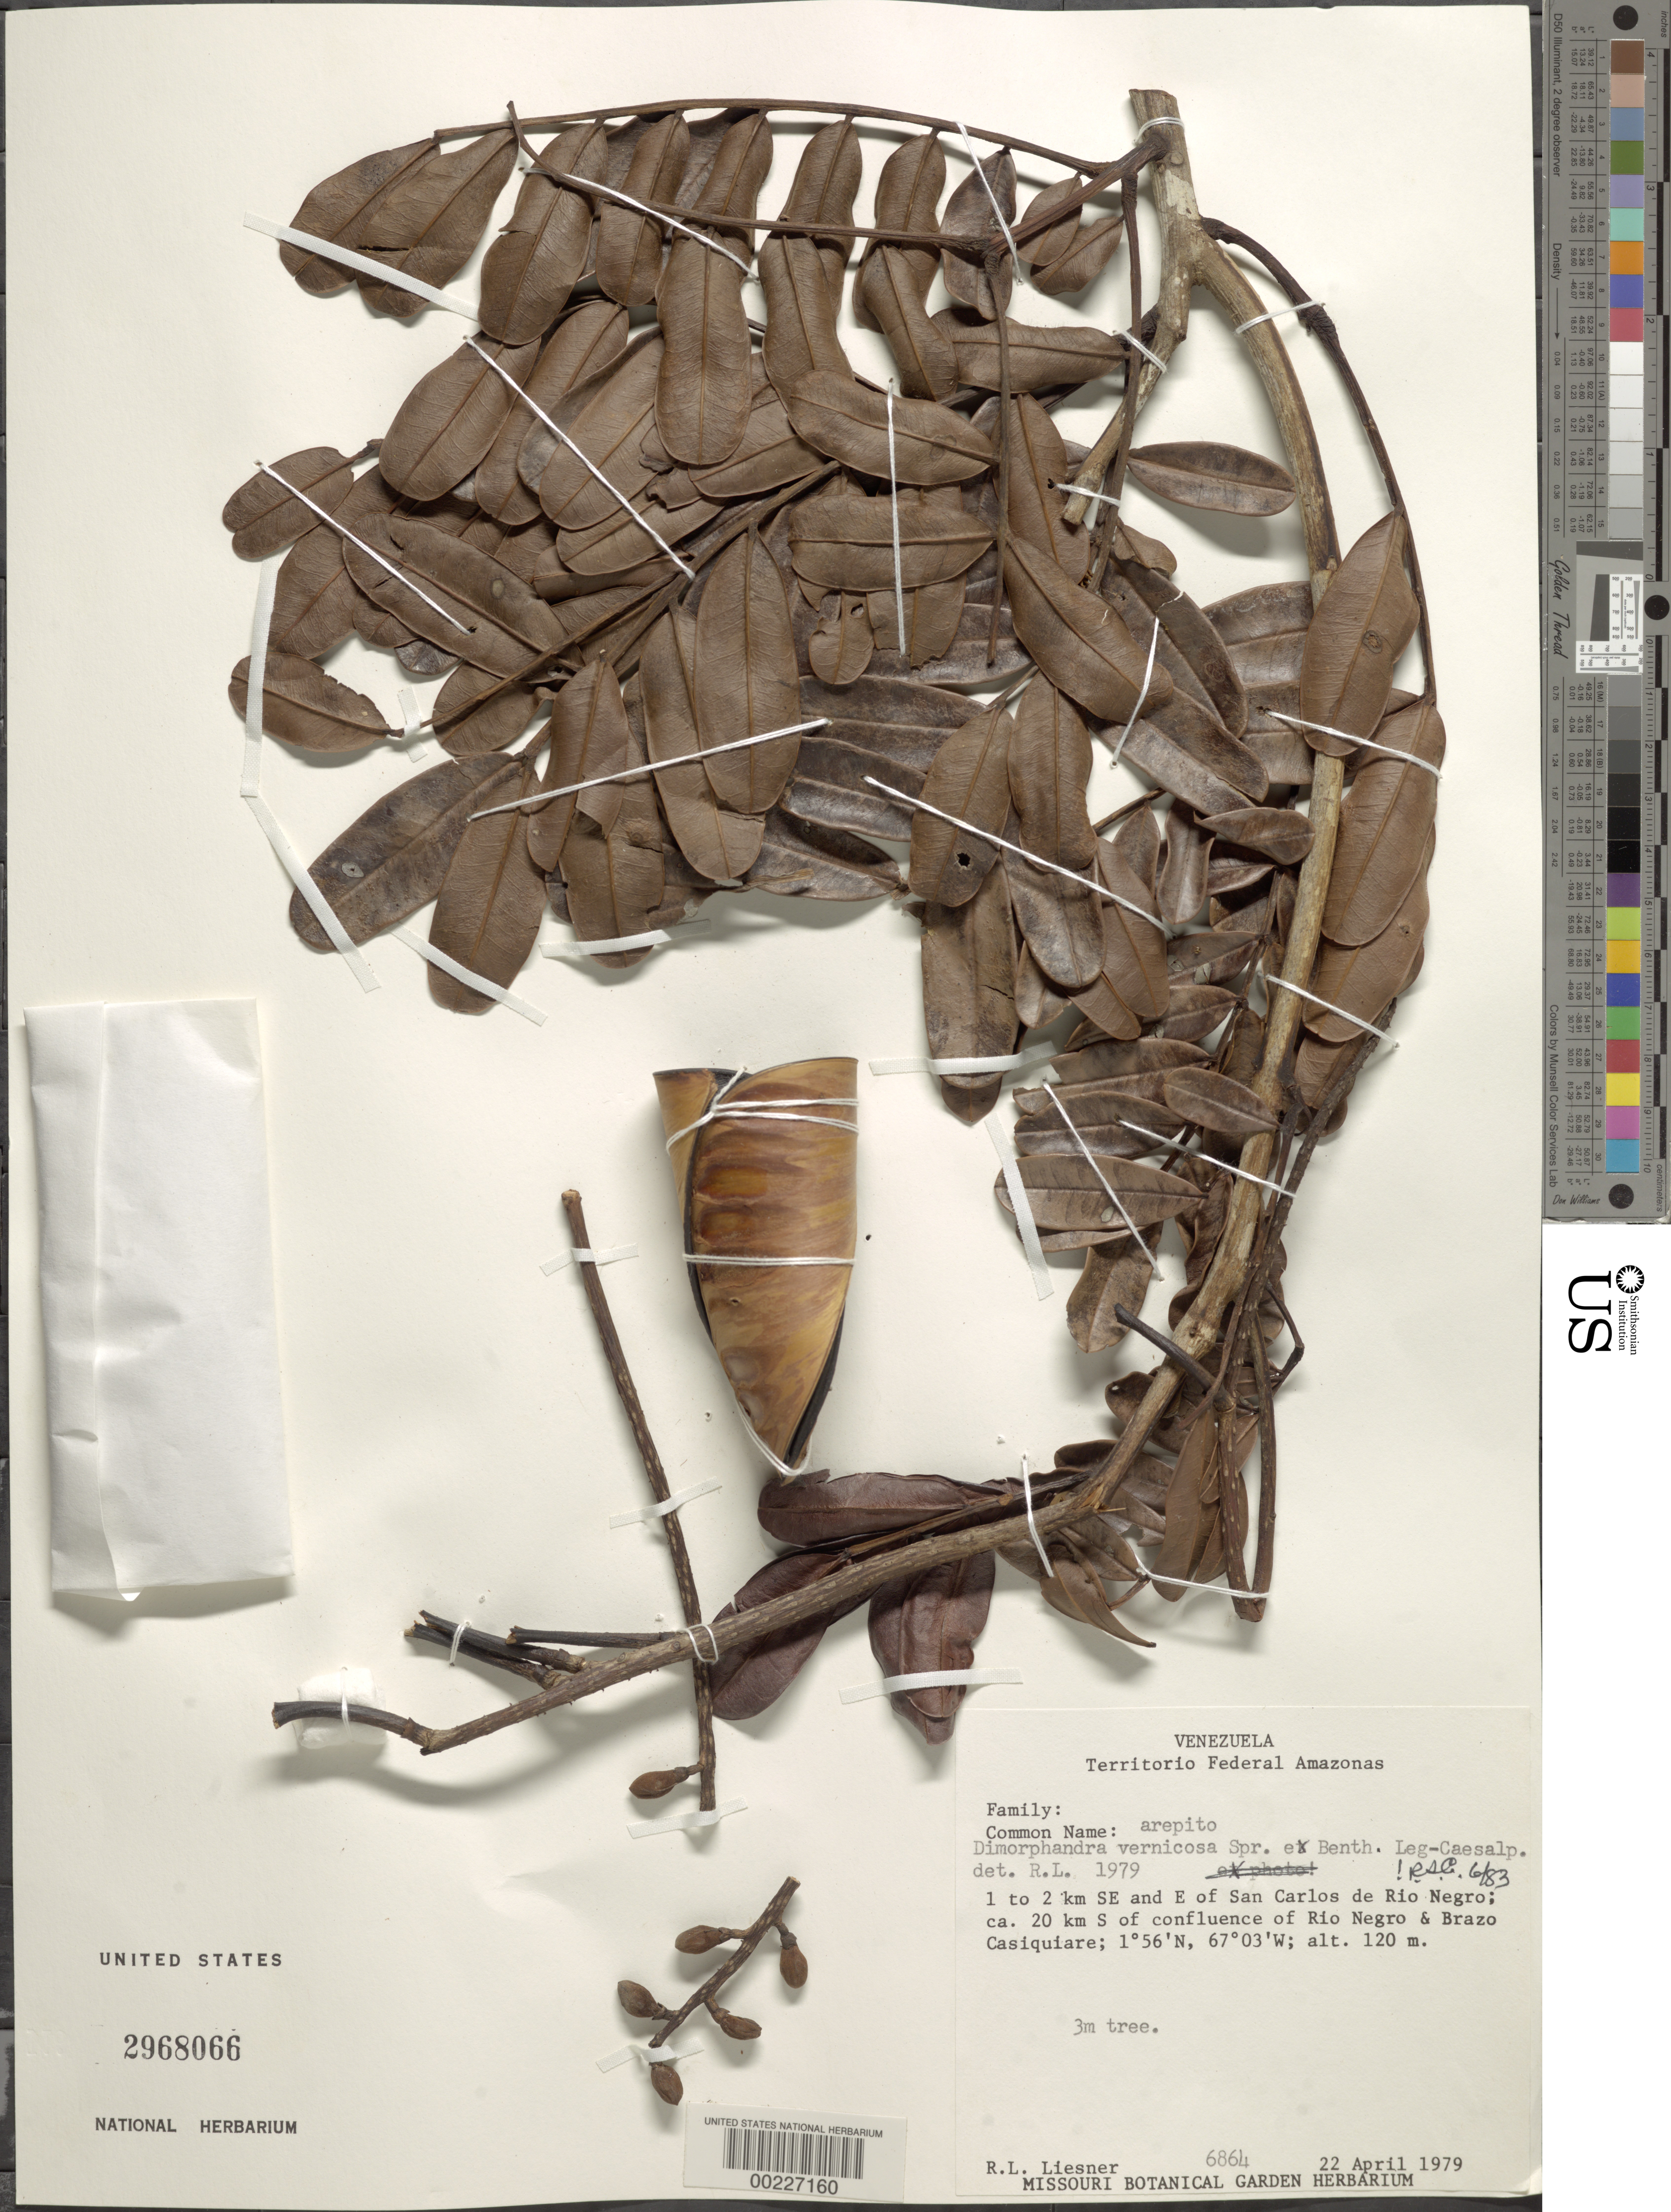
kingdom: Plantae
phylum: Tracheophyta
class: Magnoliopsida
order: Fabales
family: Fabaceae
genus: Dimorphandra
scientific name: Dimorphandra vernicosa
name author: Spruce ex Benth.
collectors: R. L. Liesner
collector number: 6864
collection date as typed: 22 Apr 1979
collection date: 1979-04-22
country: Venezuela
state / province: Amazonas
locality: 1-2 km SE & E of San Carlos de Rio Negro; ca 20 km S of confluence of Rio Negro & Brazo Casiquiare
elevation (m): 120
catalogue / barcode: US 2968066